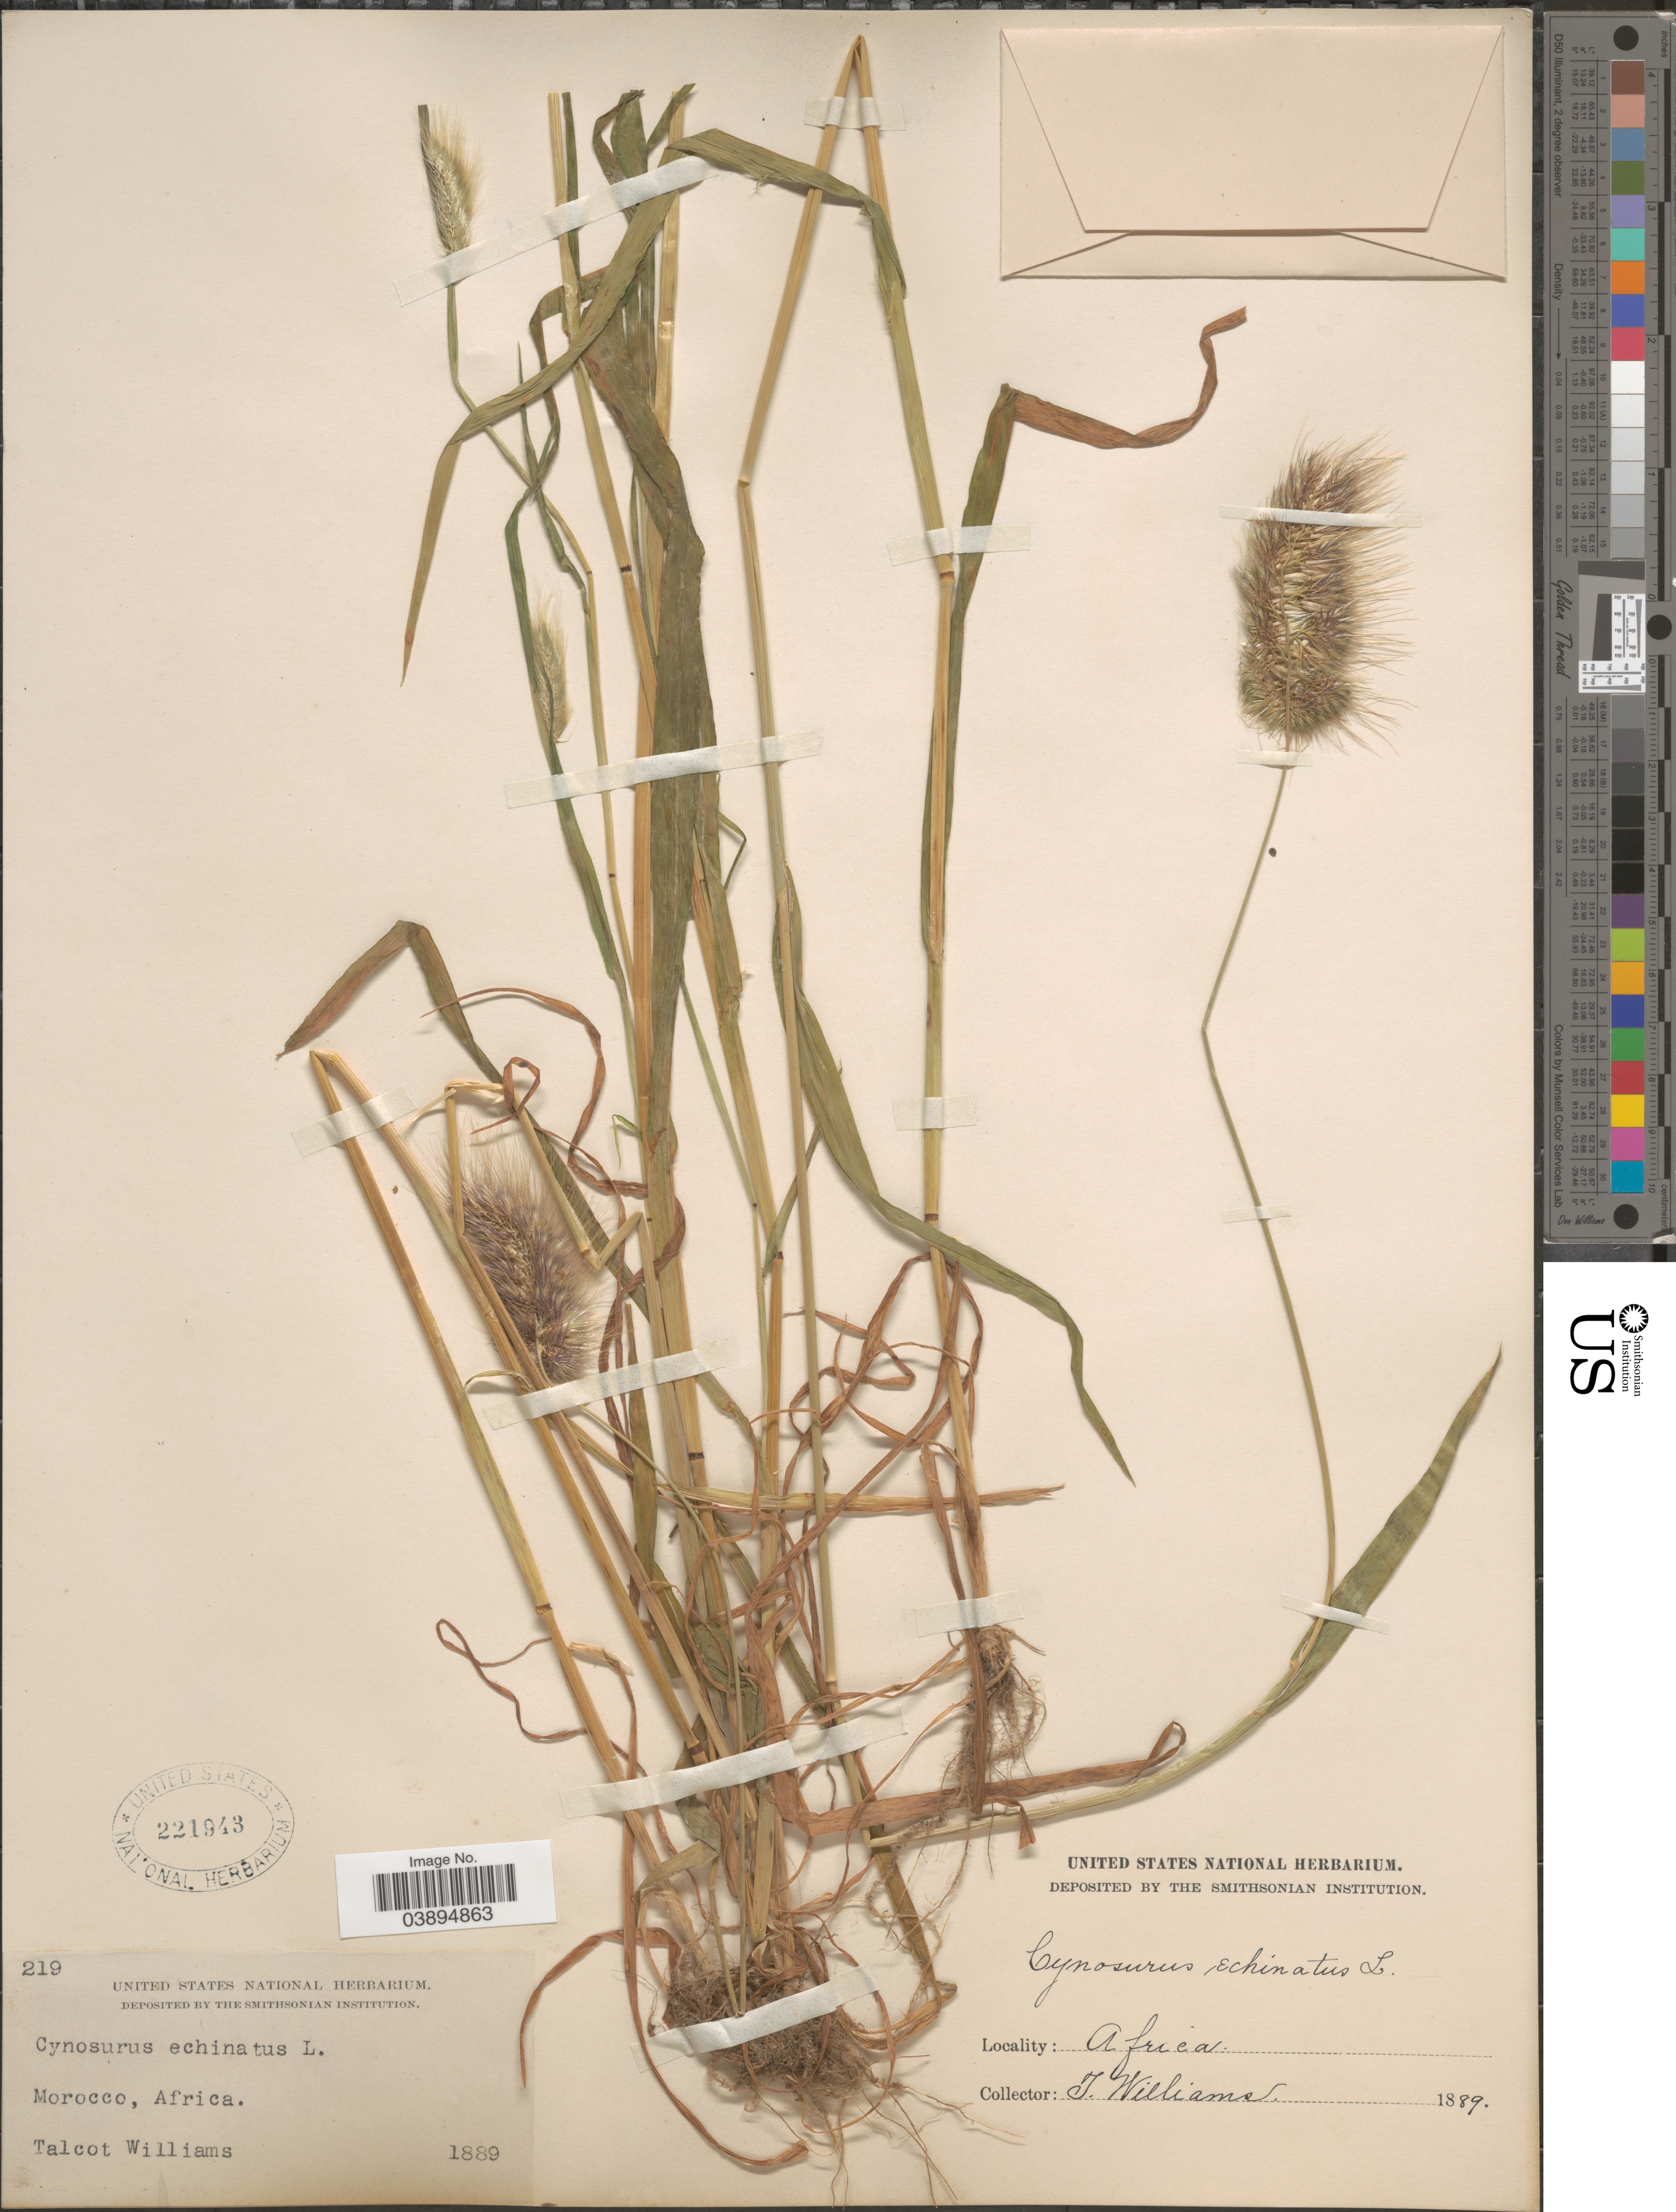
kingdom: Plantae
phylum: Tracheophyta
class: Liliopsida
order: Poales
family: Poaceae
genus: Cynosurus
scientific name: Cynosurus echinatus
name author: L.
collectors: T. Williams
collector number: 219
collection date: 1889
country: Morocco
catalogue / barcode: US 221943